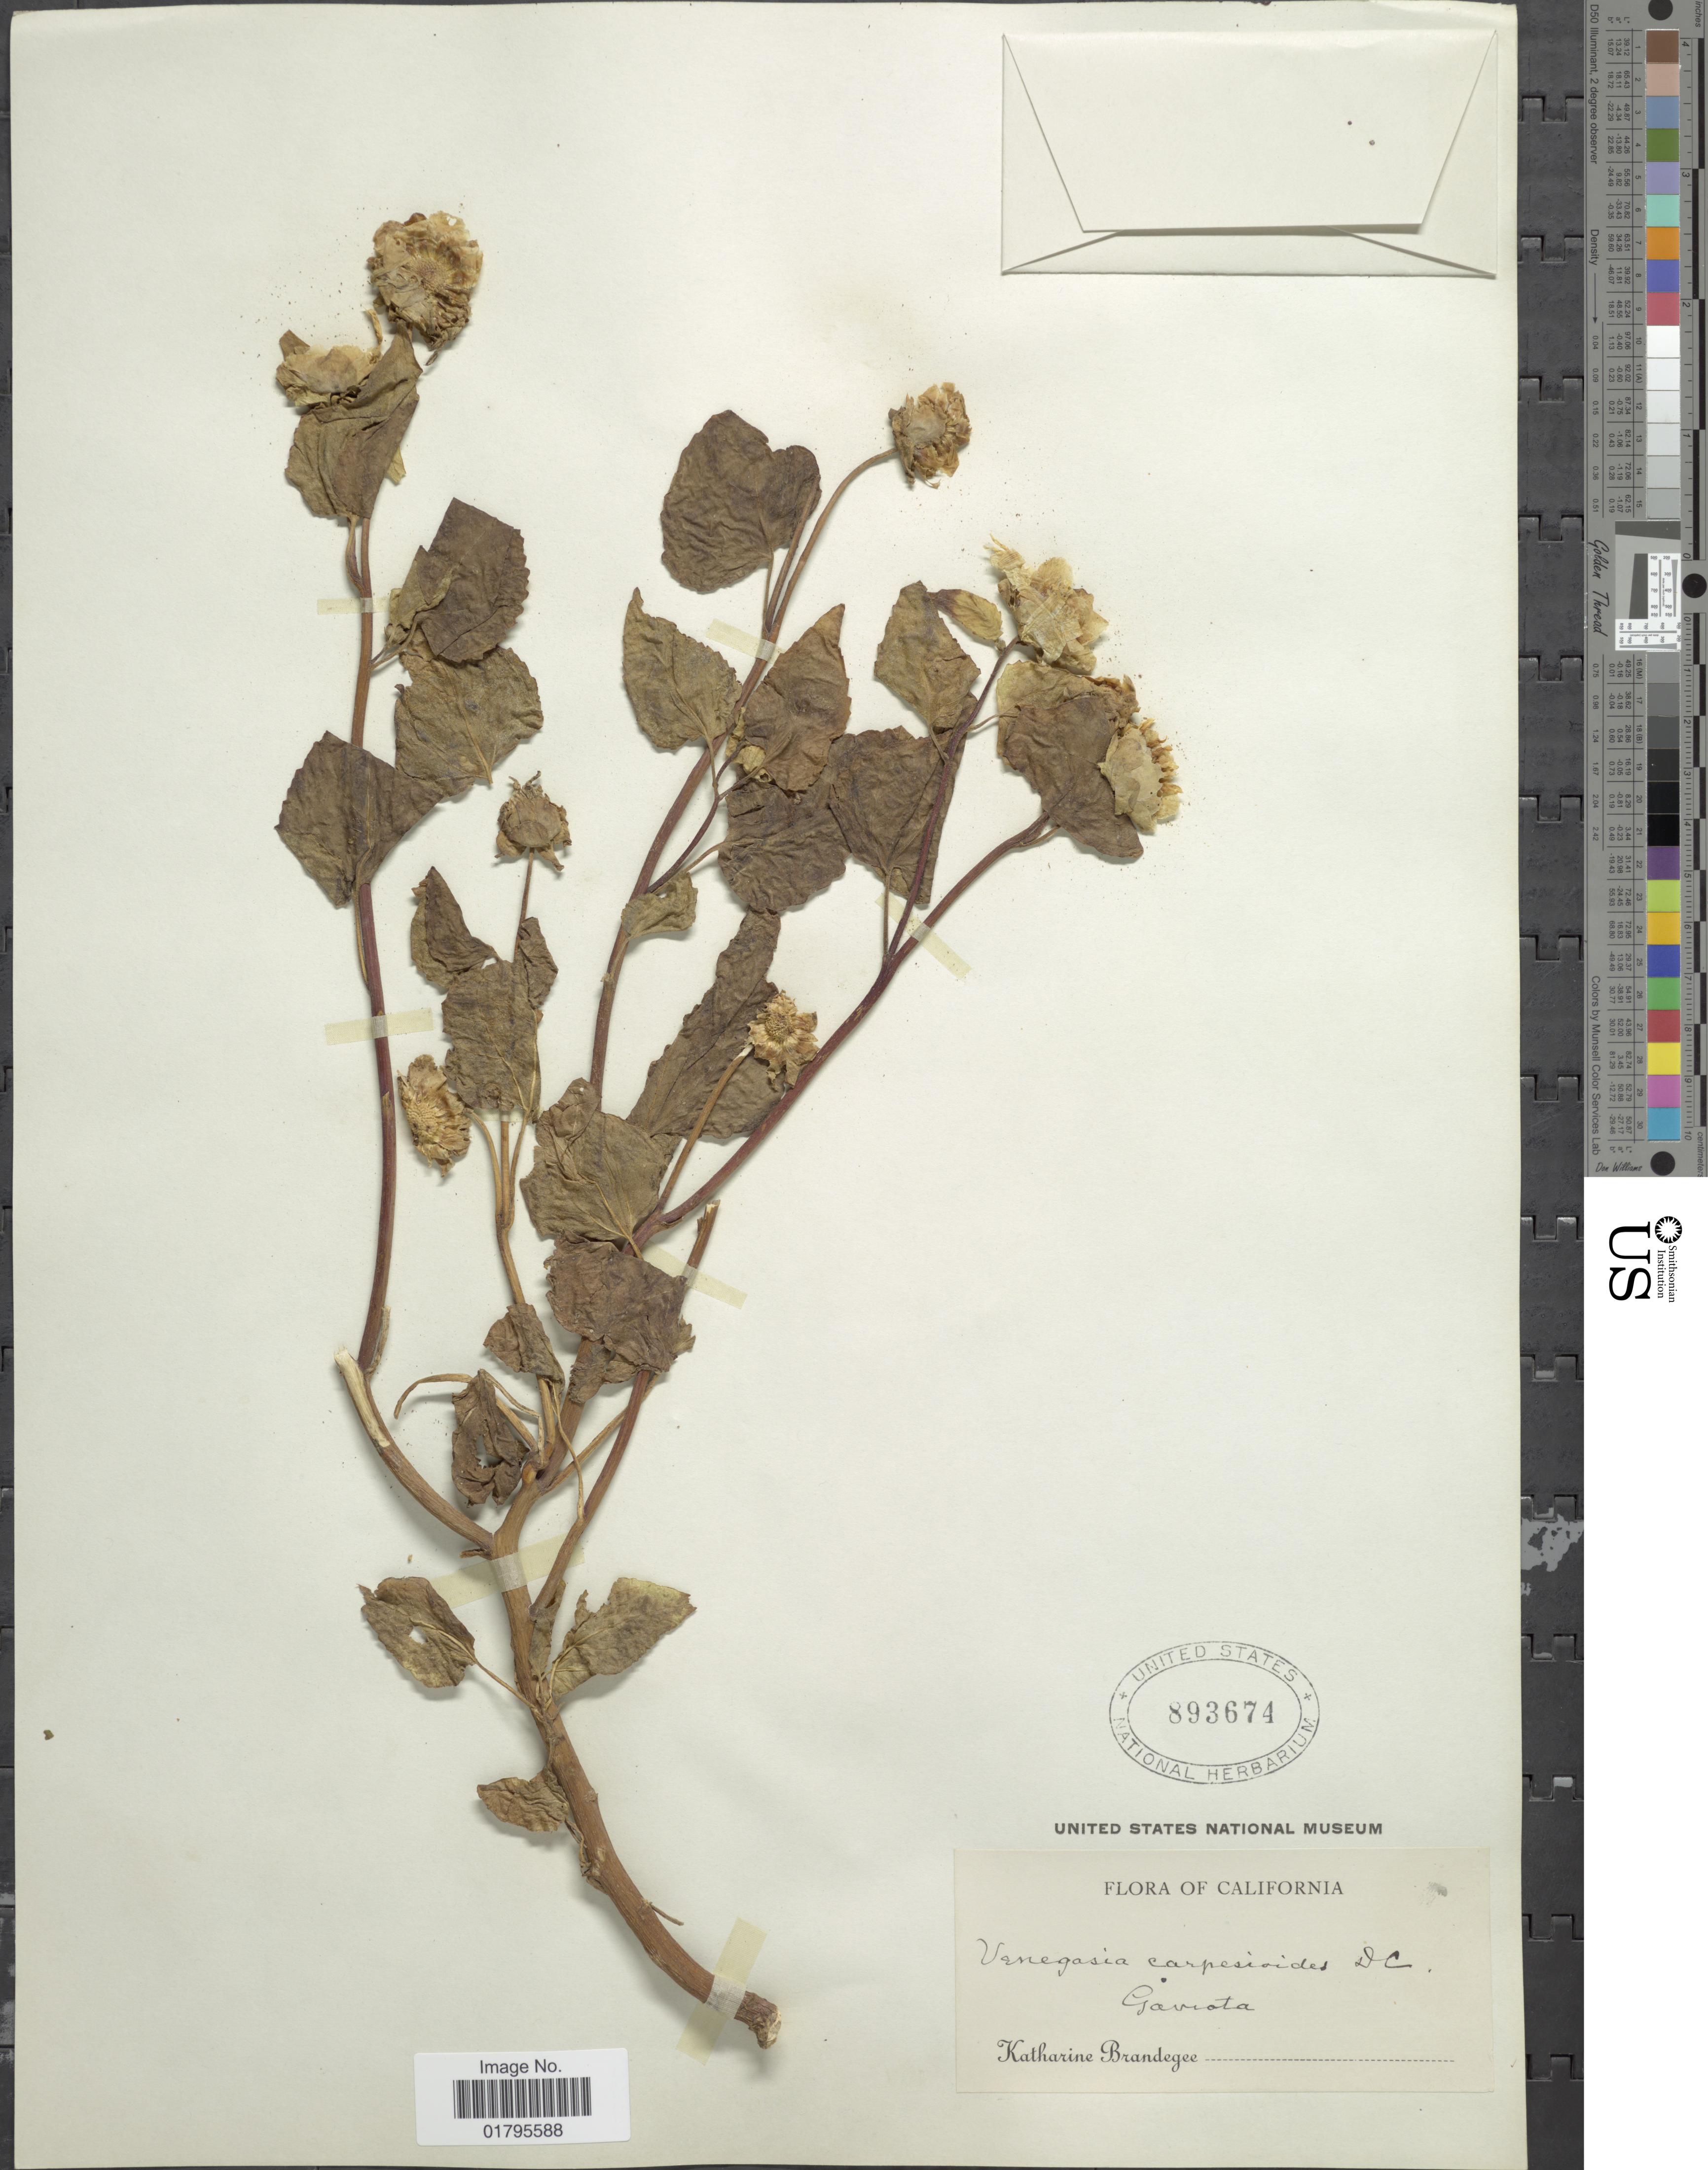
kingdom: Plantae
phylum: Tracheophyta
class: Magnoliopsida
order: Asterales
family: Asteraceae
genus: Venegasia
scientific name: Venegasia carpesioides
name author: DC.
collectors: M. K. Brandegee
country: United States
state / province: California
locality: Gaviota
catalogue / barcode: US 893674